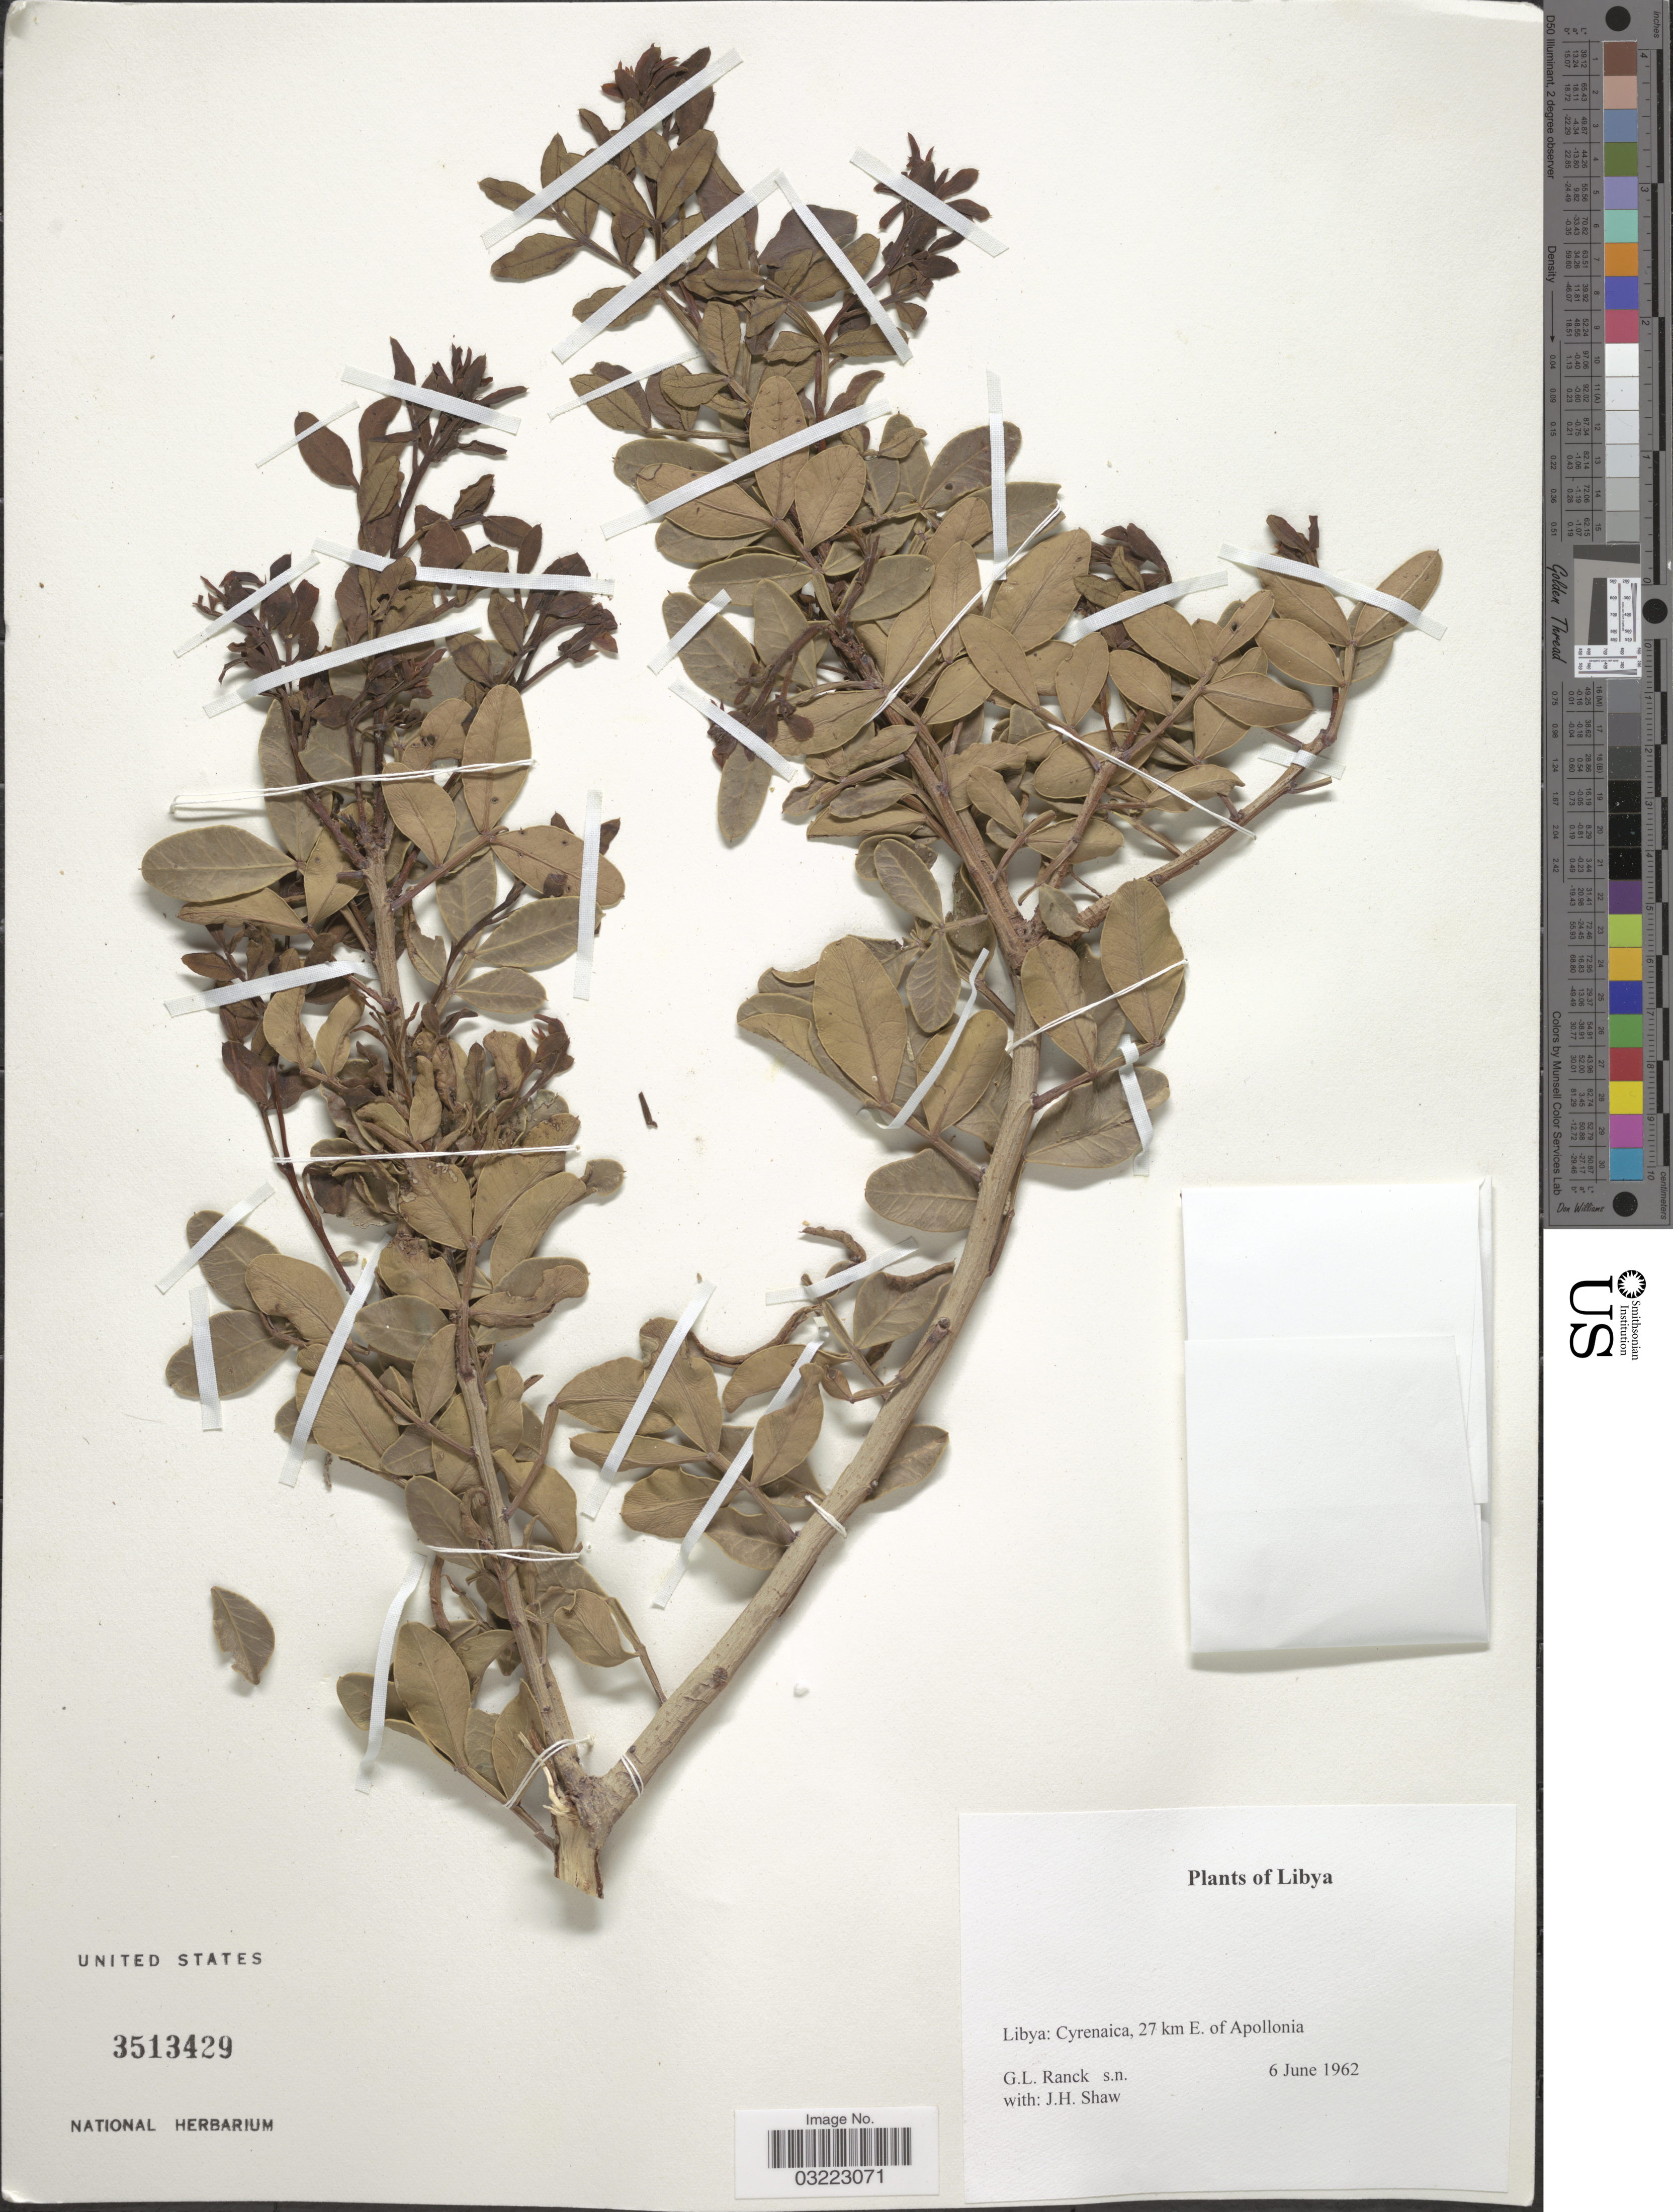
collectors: G. Ranck & J. H. Shaw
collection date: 1962-06-06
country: Libya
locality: Cyrenaica, 27 km E. of Apollonia.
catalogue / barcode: US 3513429